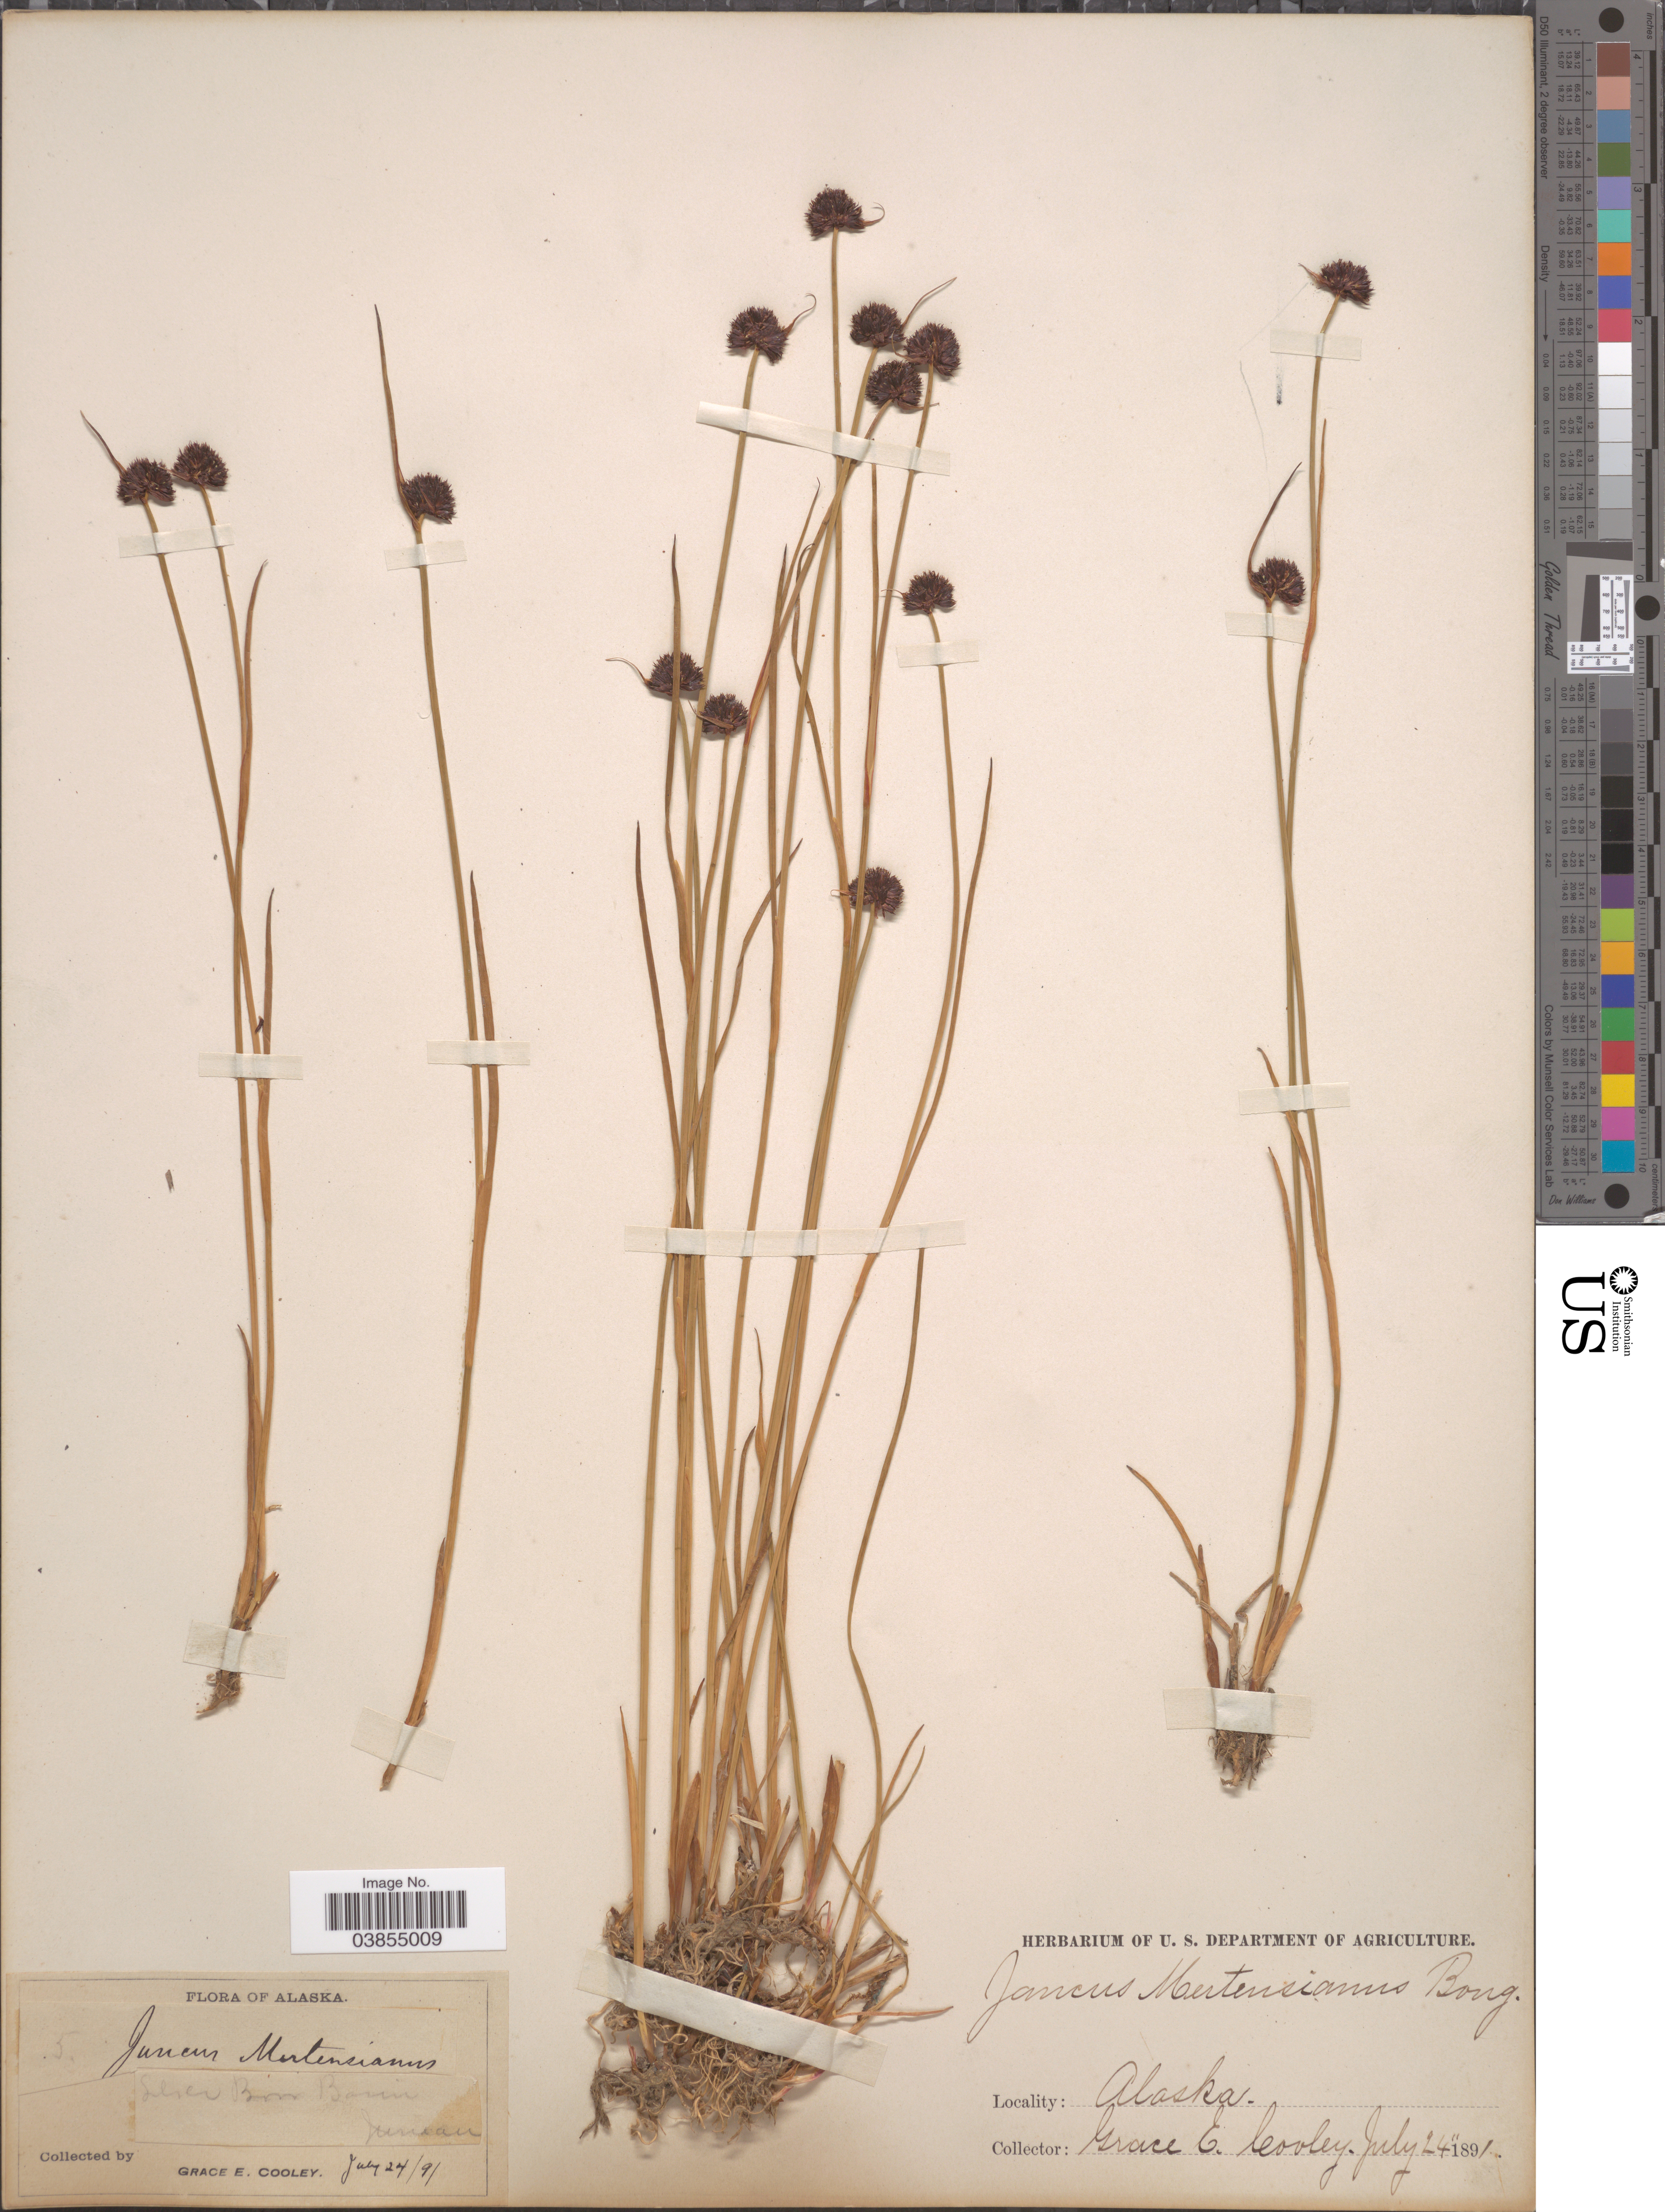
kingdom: Plantae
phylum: Tracheophyta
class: Liliopsida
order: Poales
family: Juncaceae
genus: Juncus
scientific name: Juncus mertensianus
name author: Bong.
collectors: G. E. Cooley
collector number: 5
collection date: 1891-07-24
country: United States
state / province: Alaska